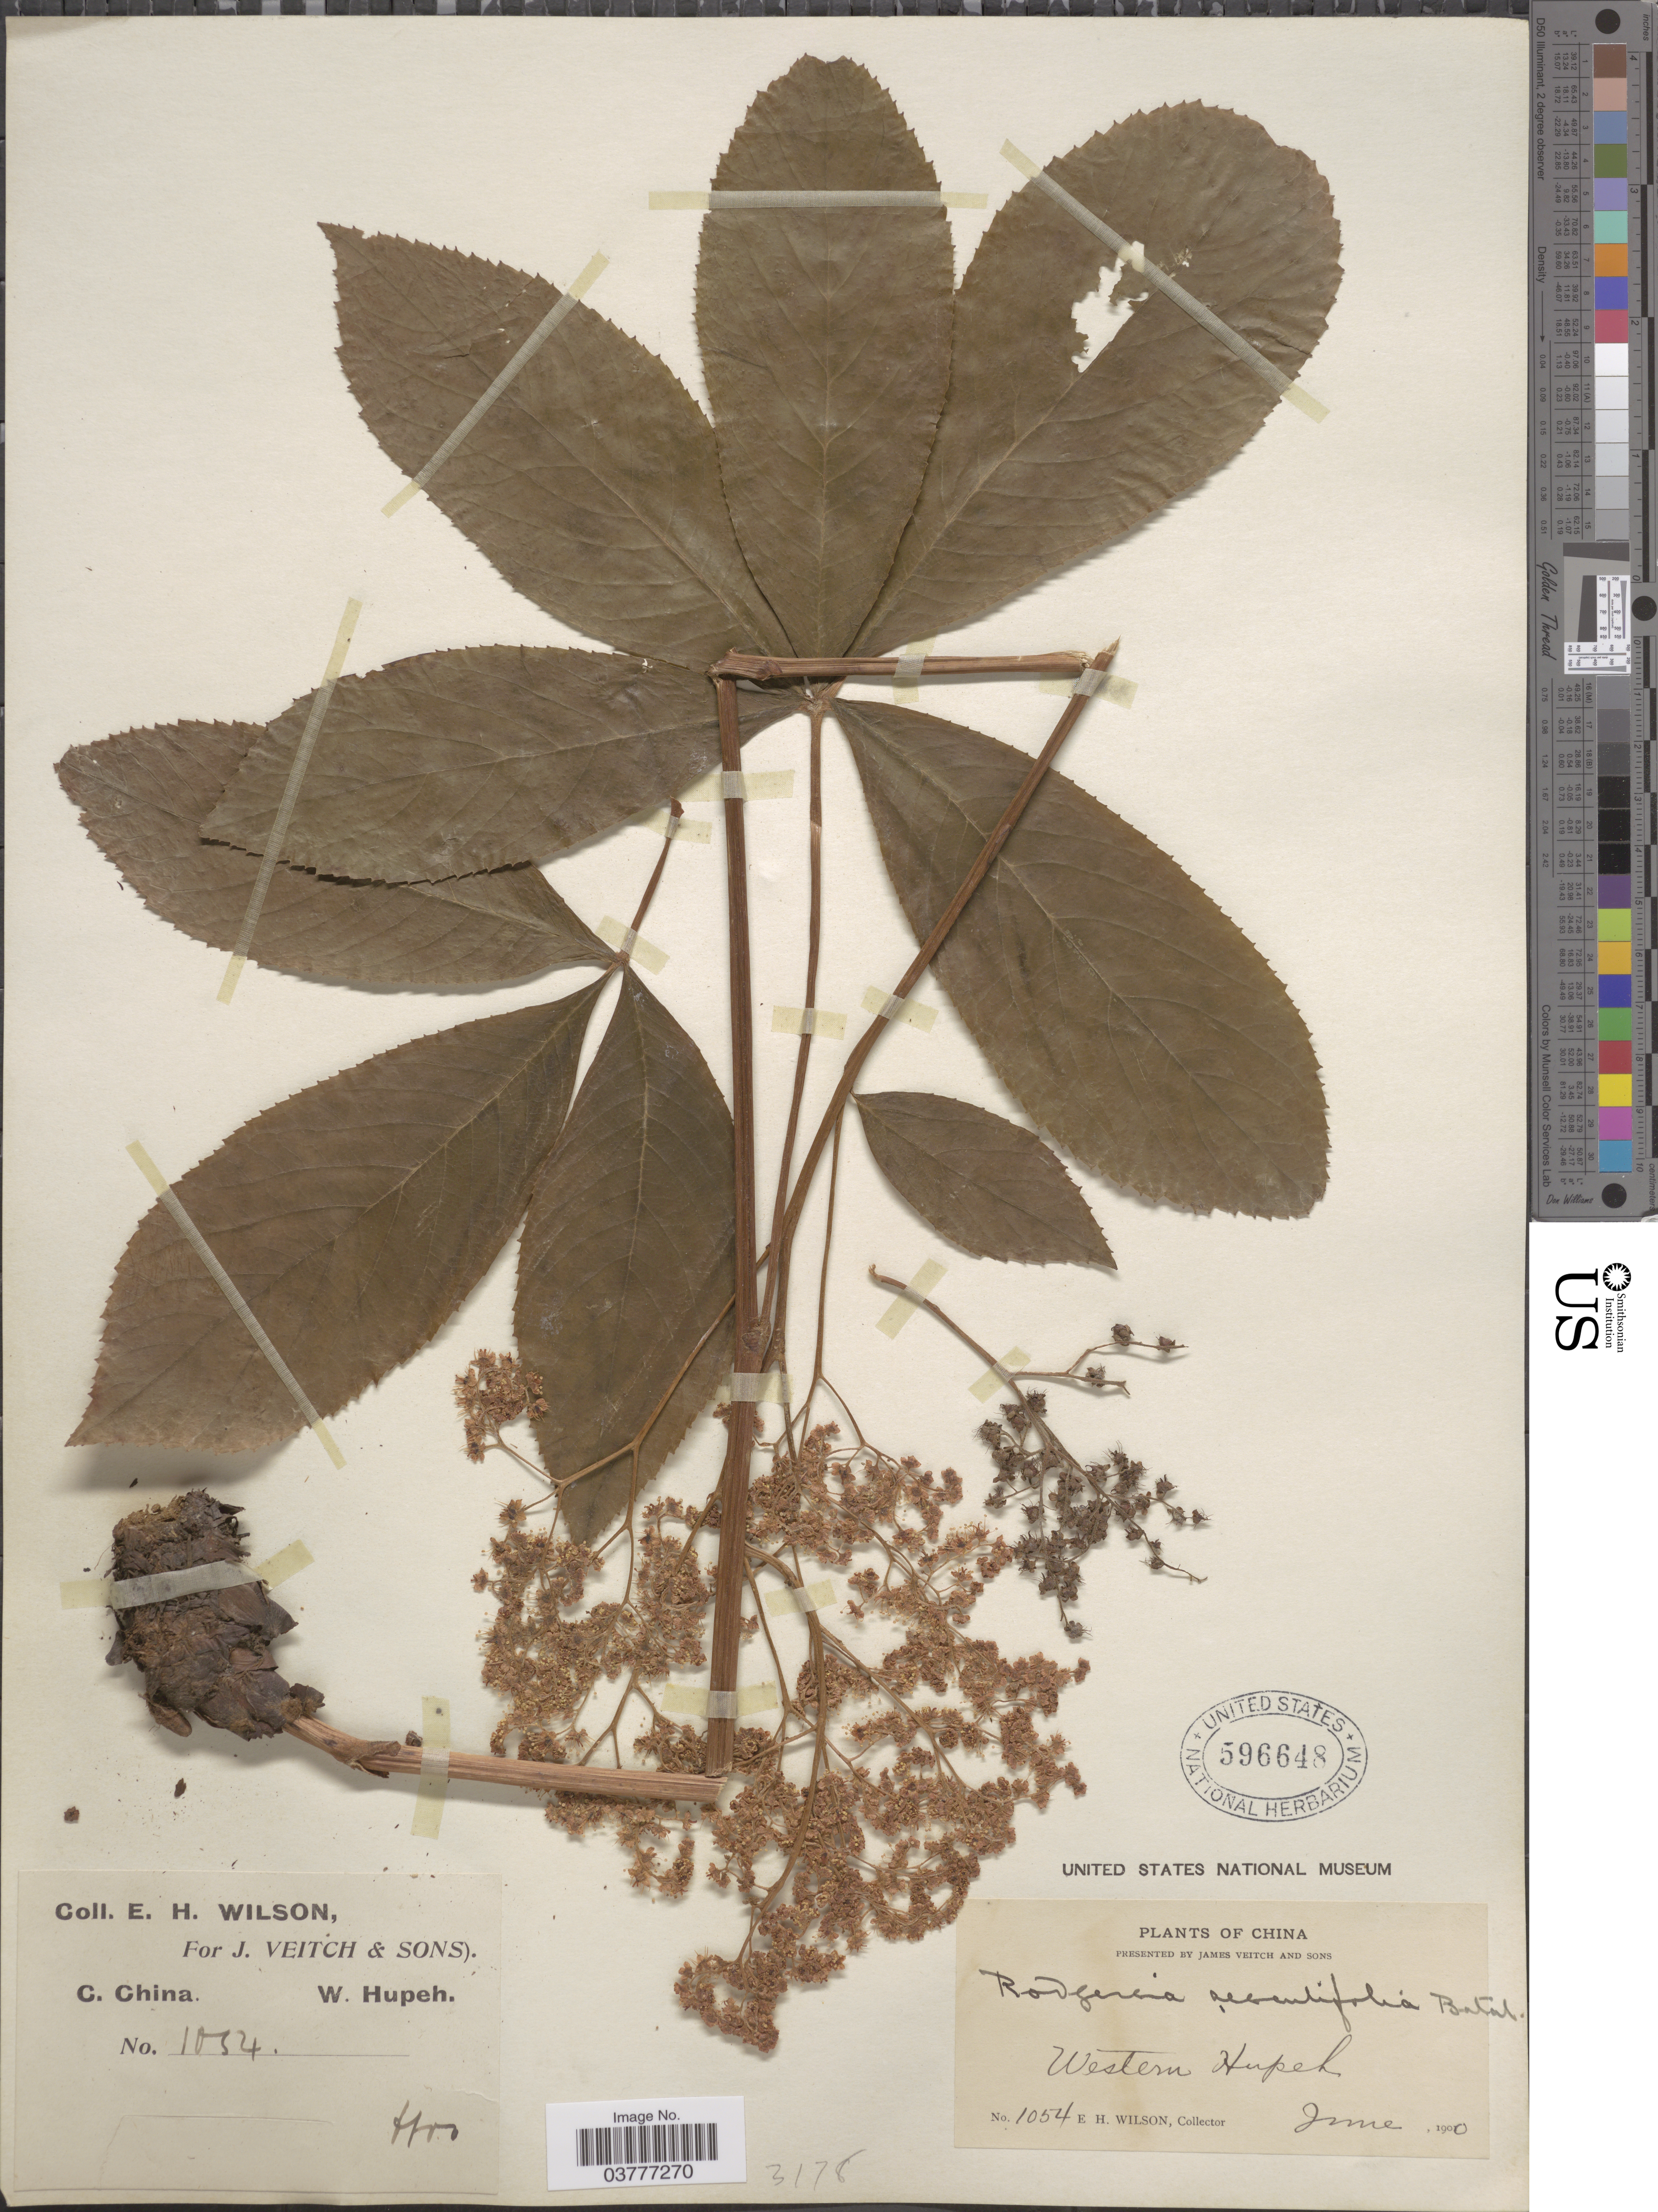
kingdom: Plantae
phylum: Tracheophyta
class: Magnoliopsida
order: Saxifragales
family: Saxifragaceae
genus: Rodgersia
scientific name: Rodgersia aesculifolia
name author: Batalin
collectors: E. Wilson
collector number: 1054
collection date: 1900-06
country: China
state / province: Hubei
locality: C. China. Western Hupeh.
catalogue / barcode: US 596648